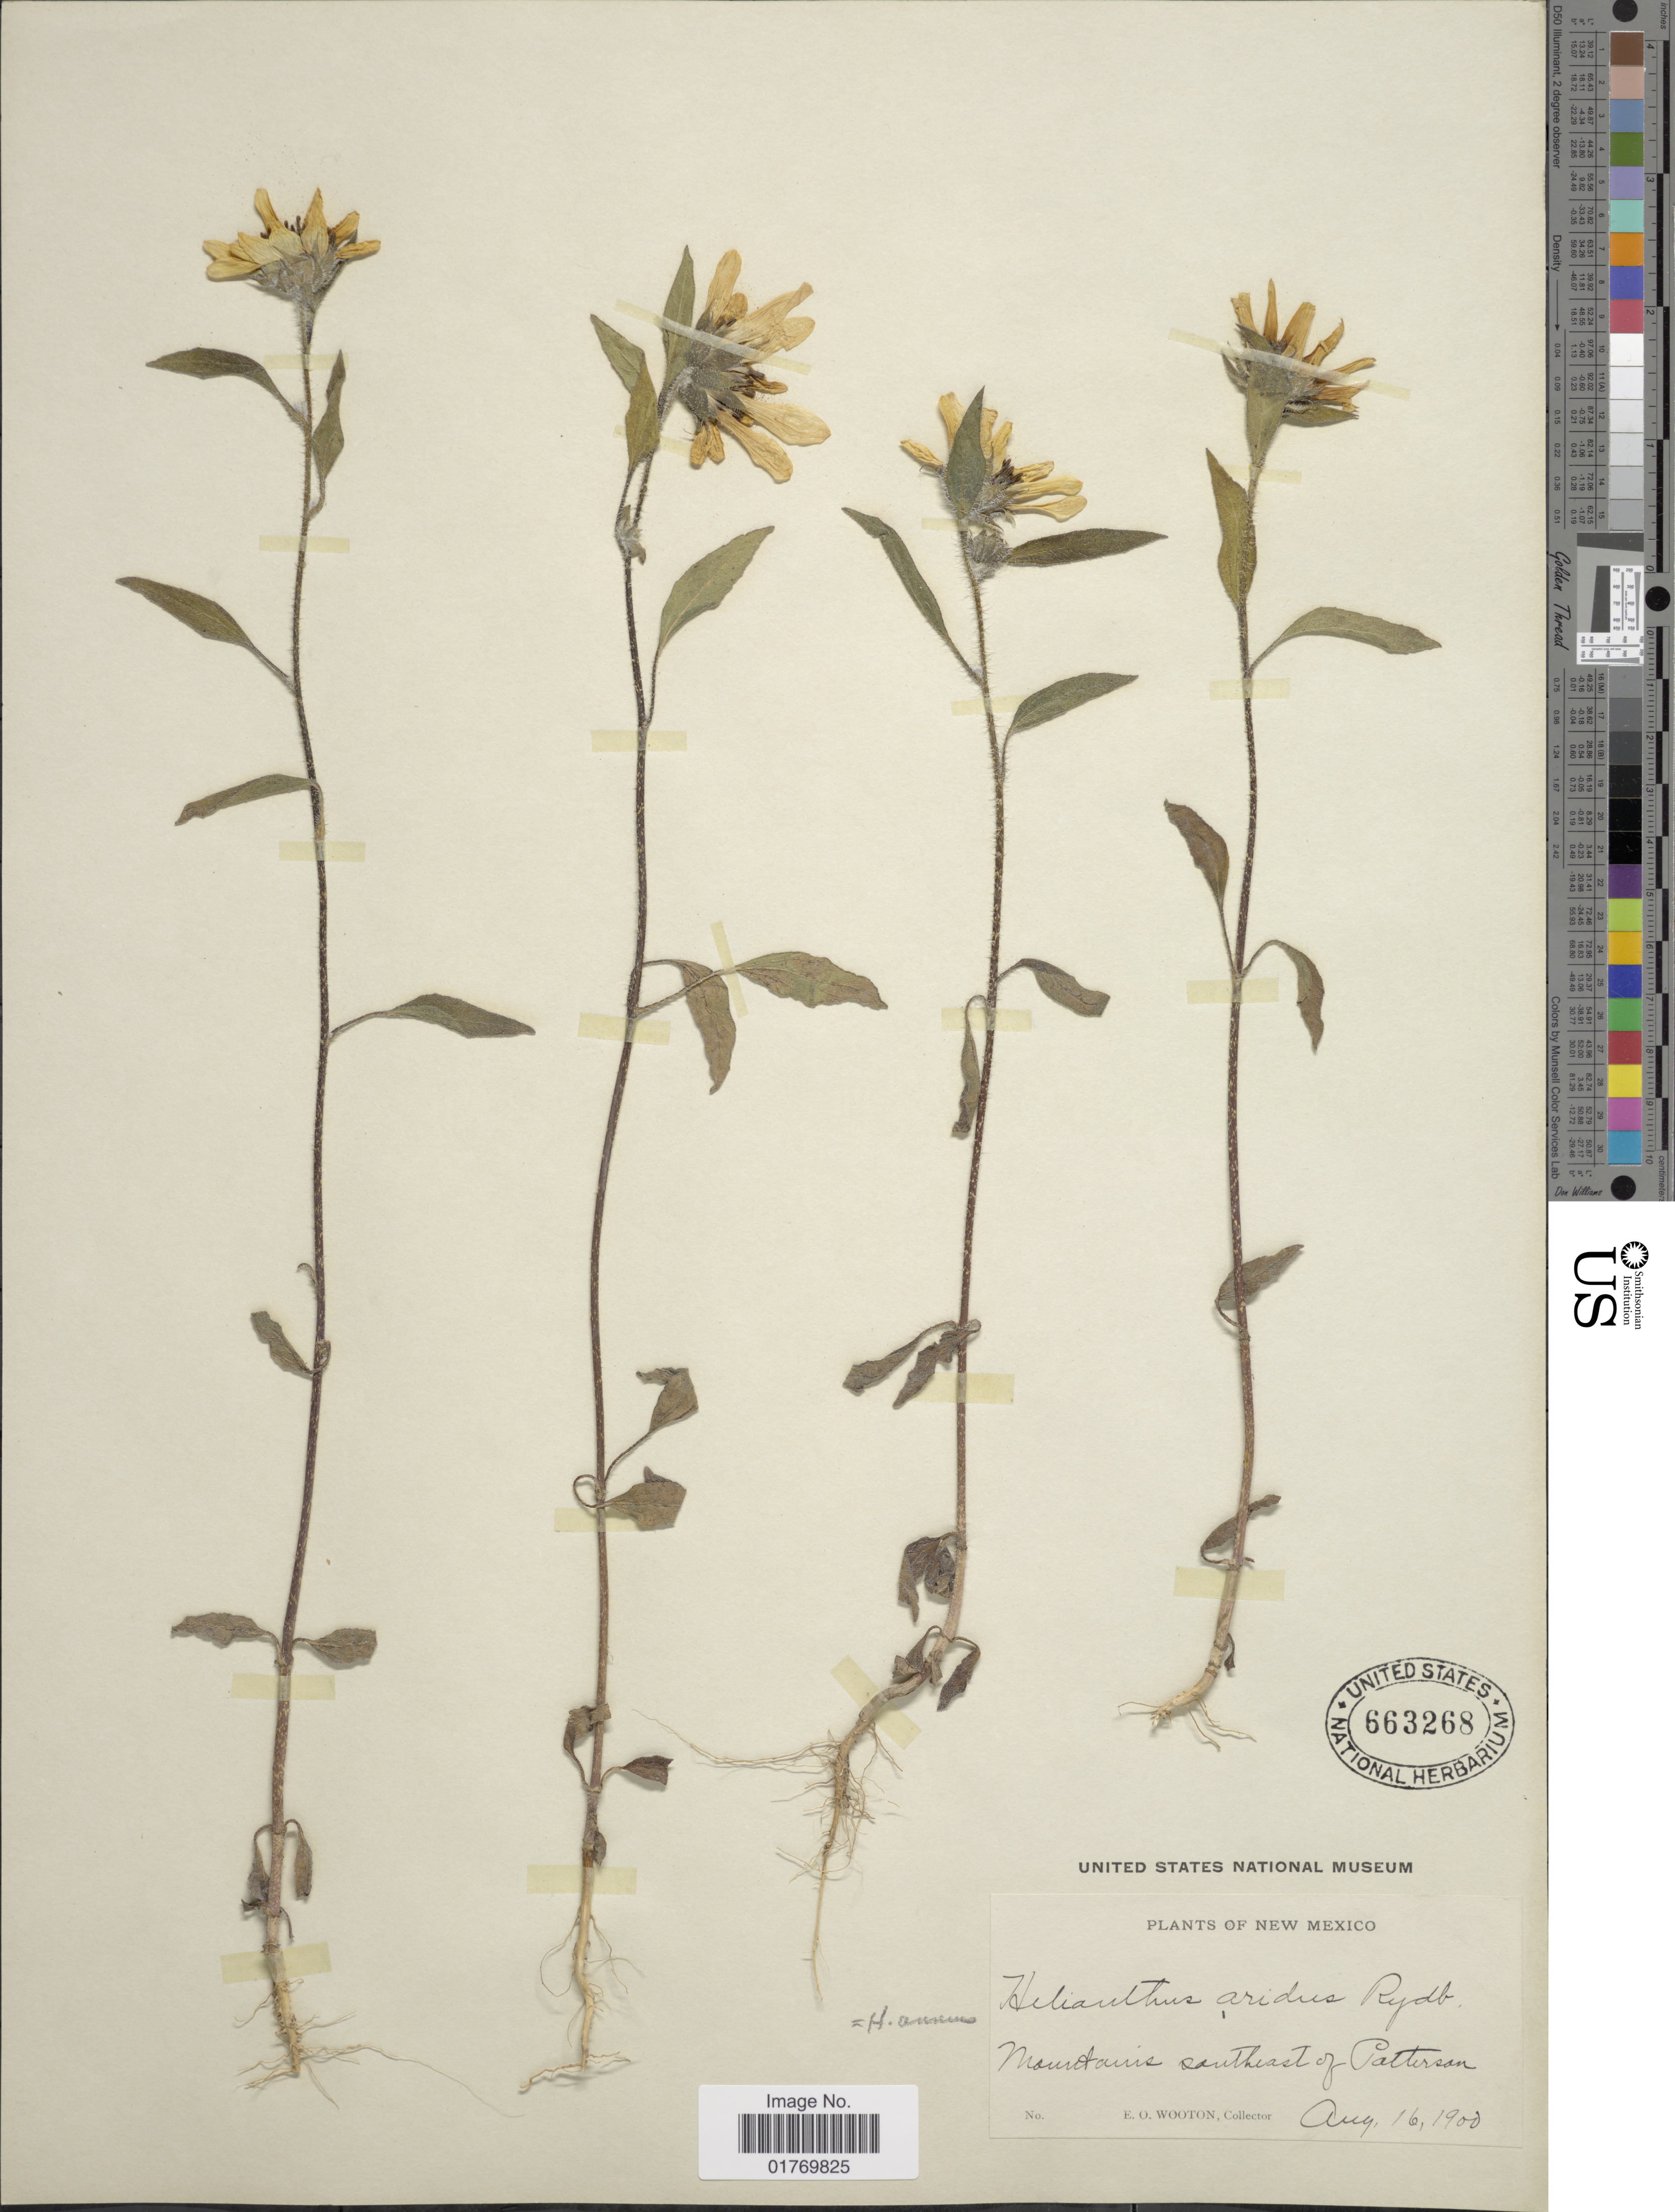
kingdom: Plantae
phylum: Tracheophyta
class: Magnoliopsida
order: Asterales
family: Asteraceae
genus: Helianthus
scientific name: Helianthus aridus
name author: Rydb.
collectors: E. O. Wooton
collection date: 1900-08-16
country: United States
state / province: New Mexico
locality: Mountains southeast of Patterson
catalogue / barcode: US 663268